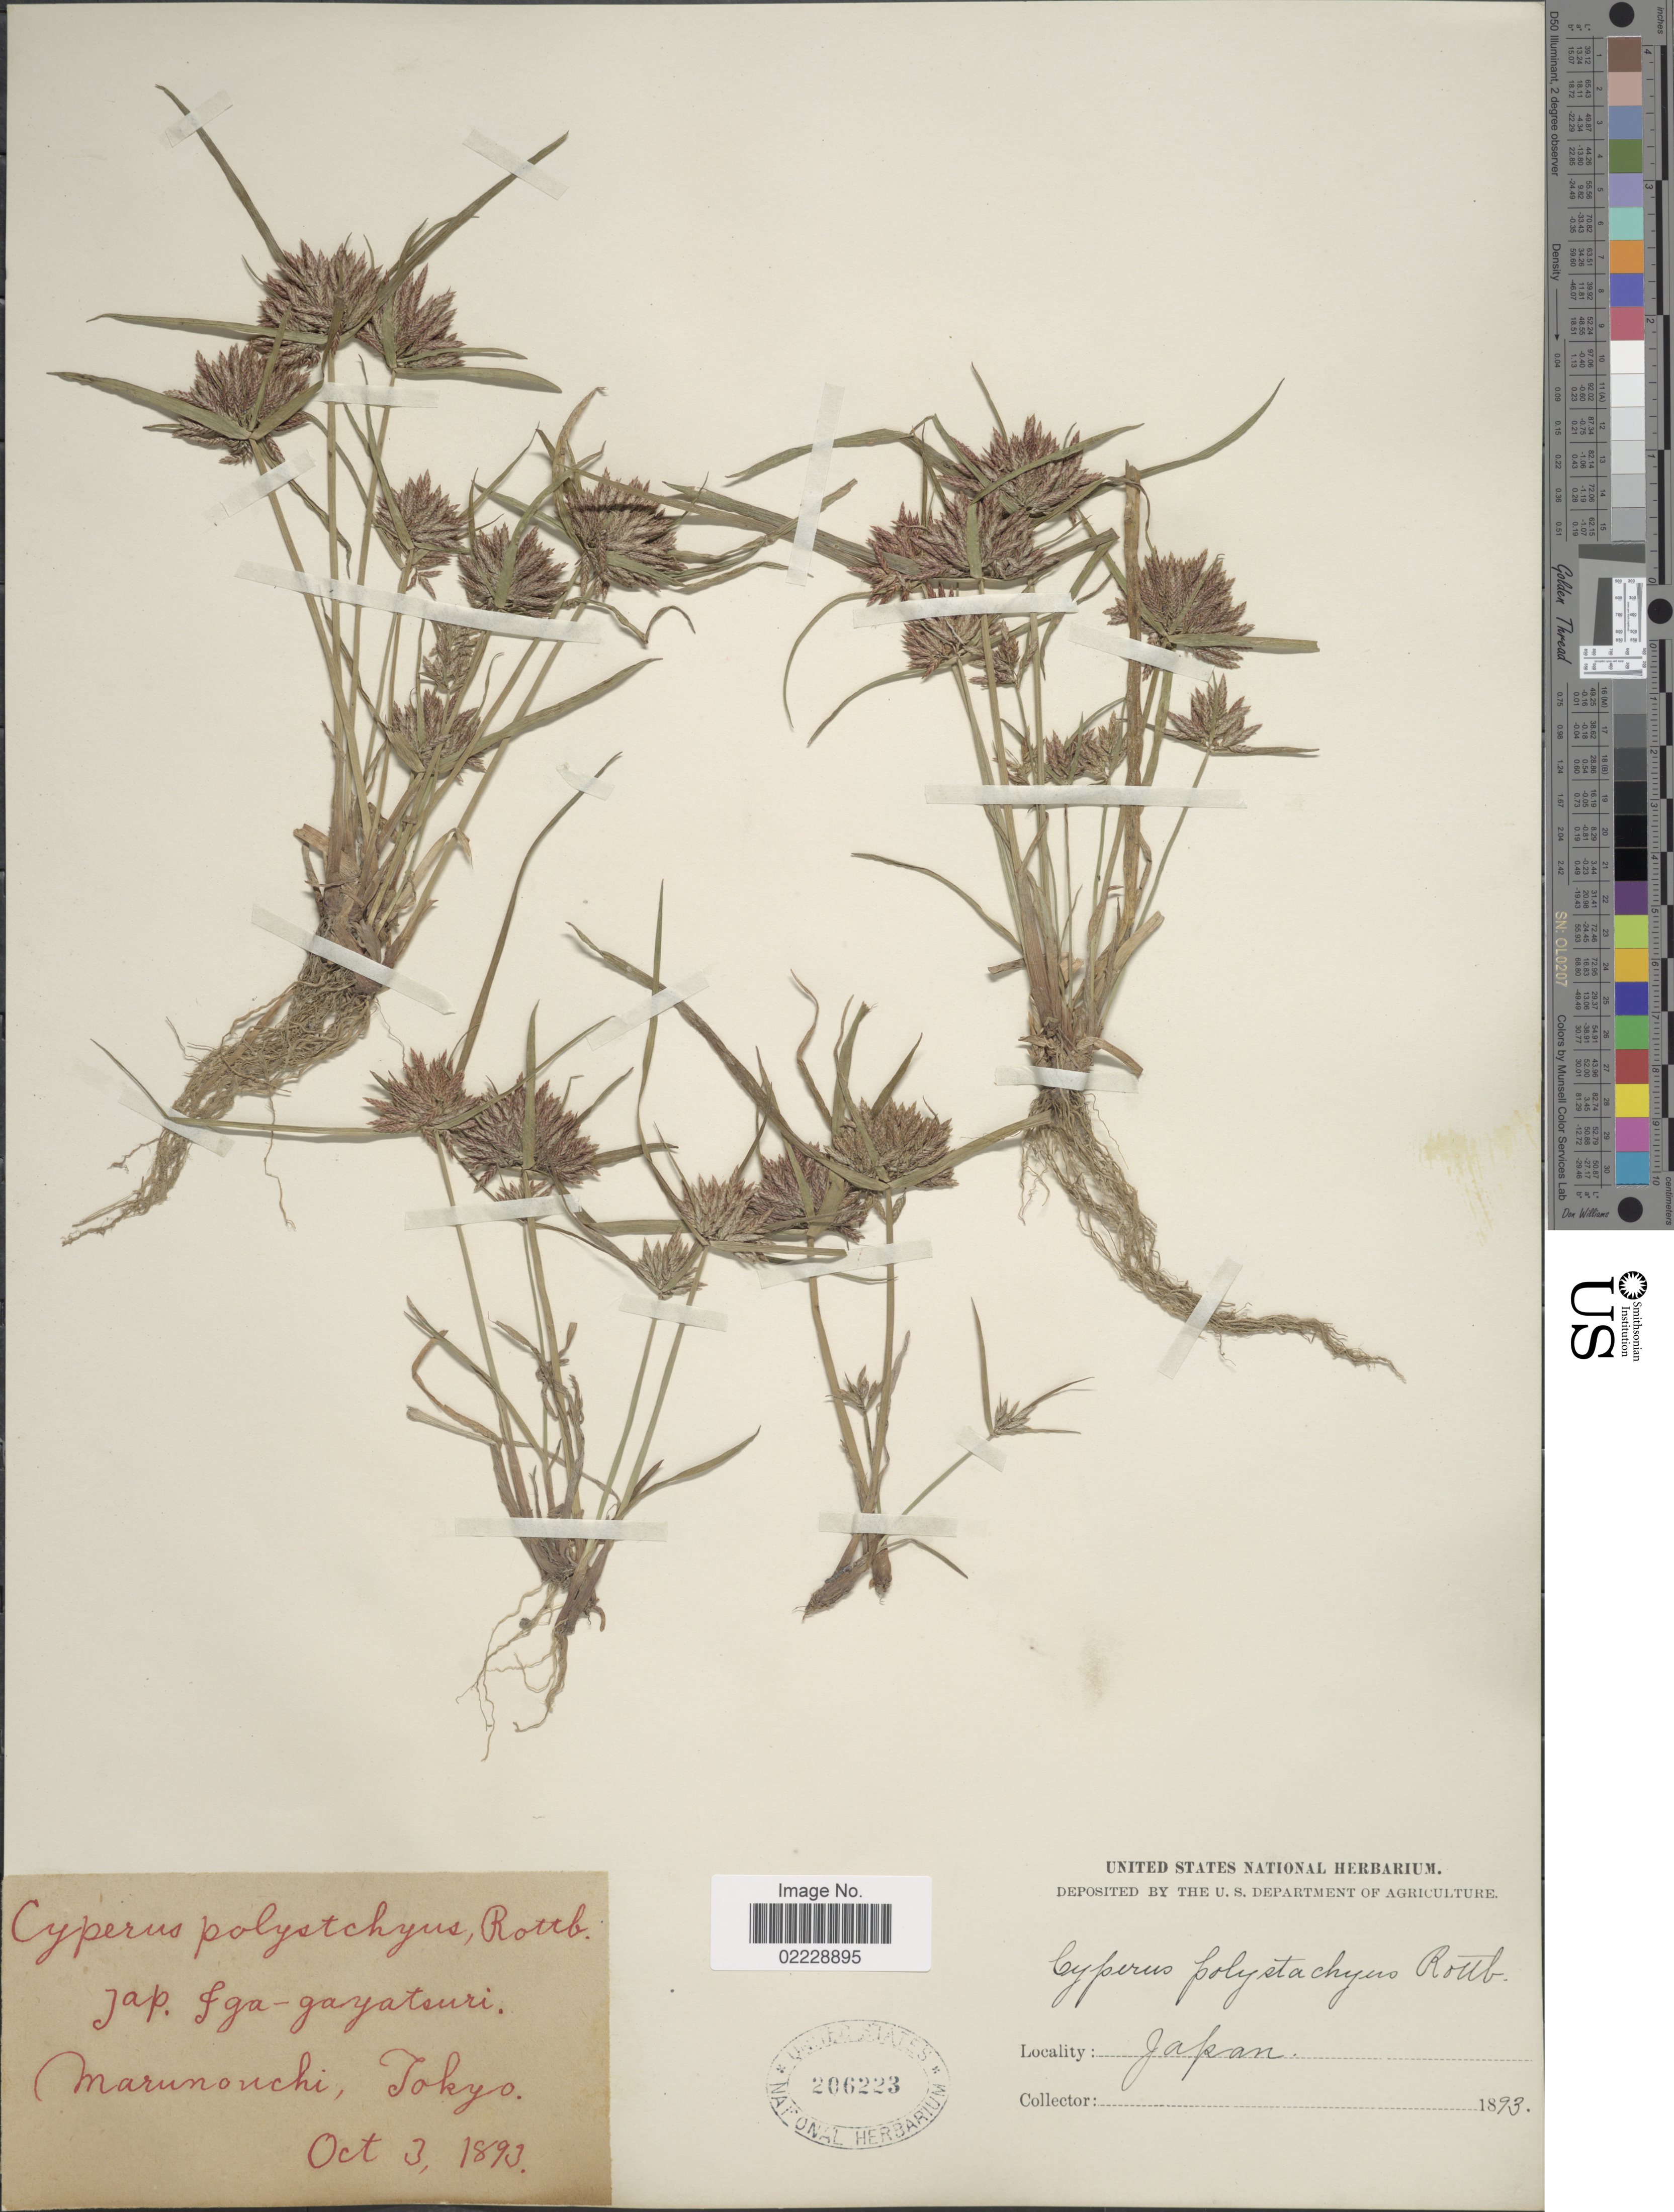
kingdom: Plantae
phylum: Tracheophyta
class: Liliopsida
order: Poales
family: Cyperaceae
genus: Cyperus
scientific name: Cyperus polystachyos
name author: Rottb.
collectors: ex herb. U. S. Department of Agriculture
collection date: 1893-10-03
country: Japan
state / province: Tokyo, Federal City of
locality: Marunouchi, Tokyo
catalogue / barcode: US 206223